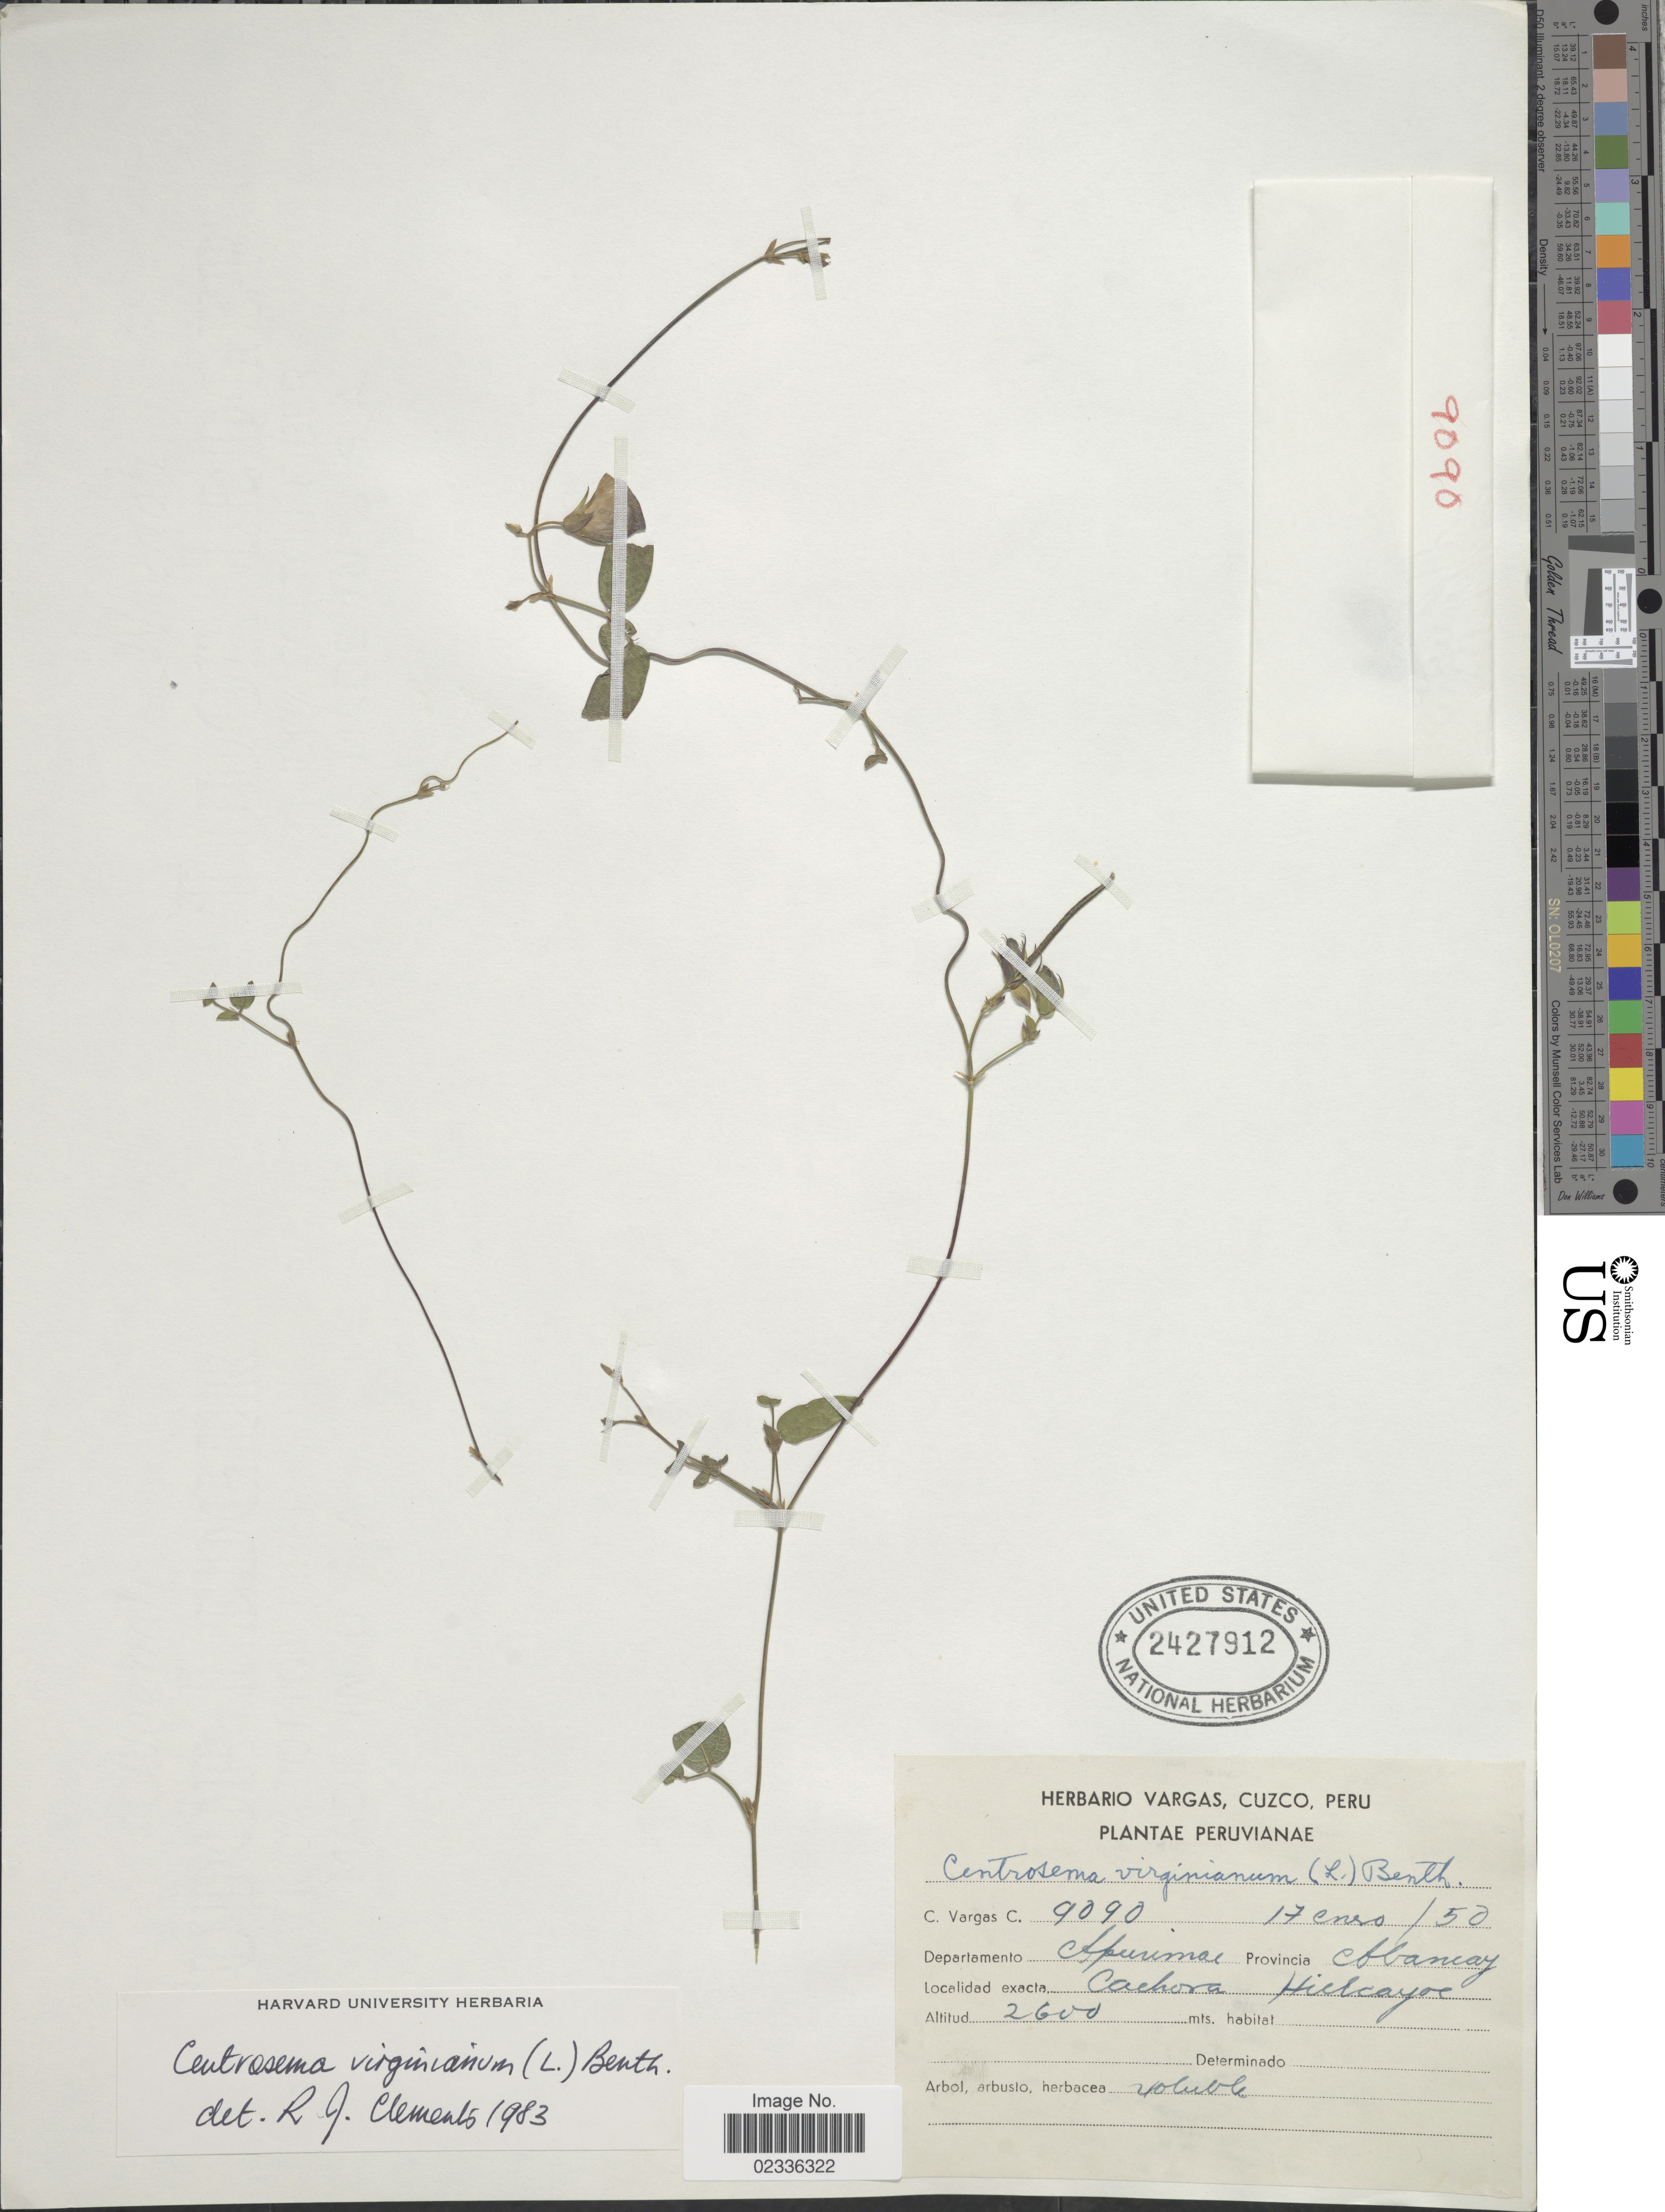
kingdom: Plantae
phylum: Tracheophyta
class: Magnoliopsida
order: Fabales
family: Fabaceae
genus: Centrosema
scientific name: Centrosema virginianum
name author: (L.) Benth.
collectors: C. Vargas Calderón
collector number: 9090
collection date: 1950-01-17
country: Peru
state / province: Apurímac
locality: Departamento Apurimac, Provincia Abancay, Cachora Hielcayoe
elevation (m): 2600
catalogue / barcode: US 2427912